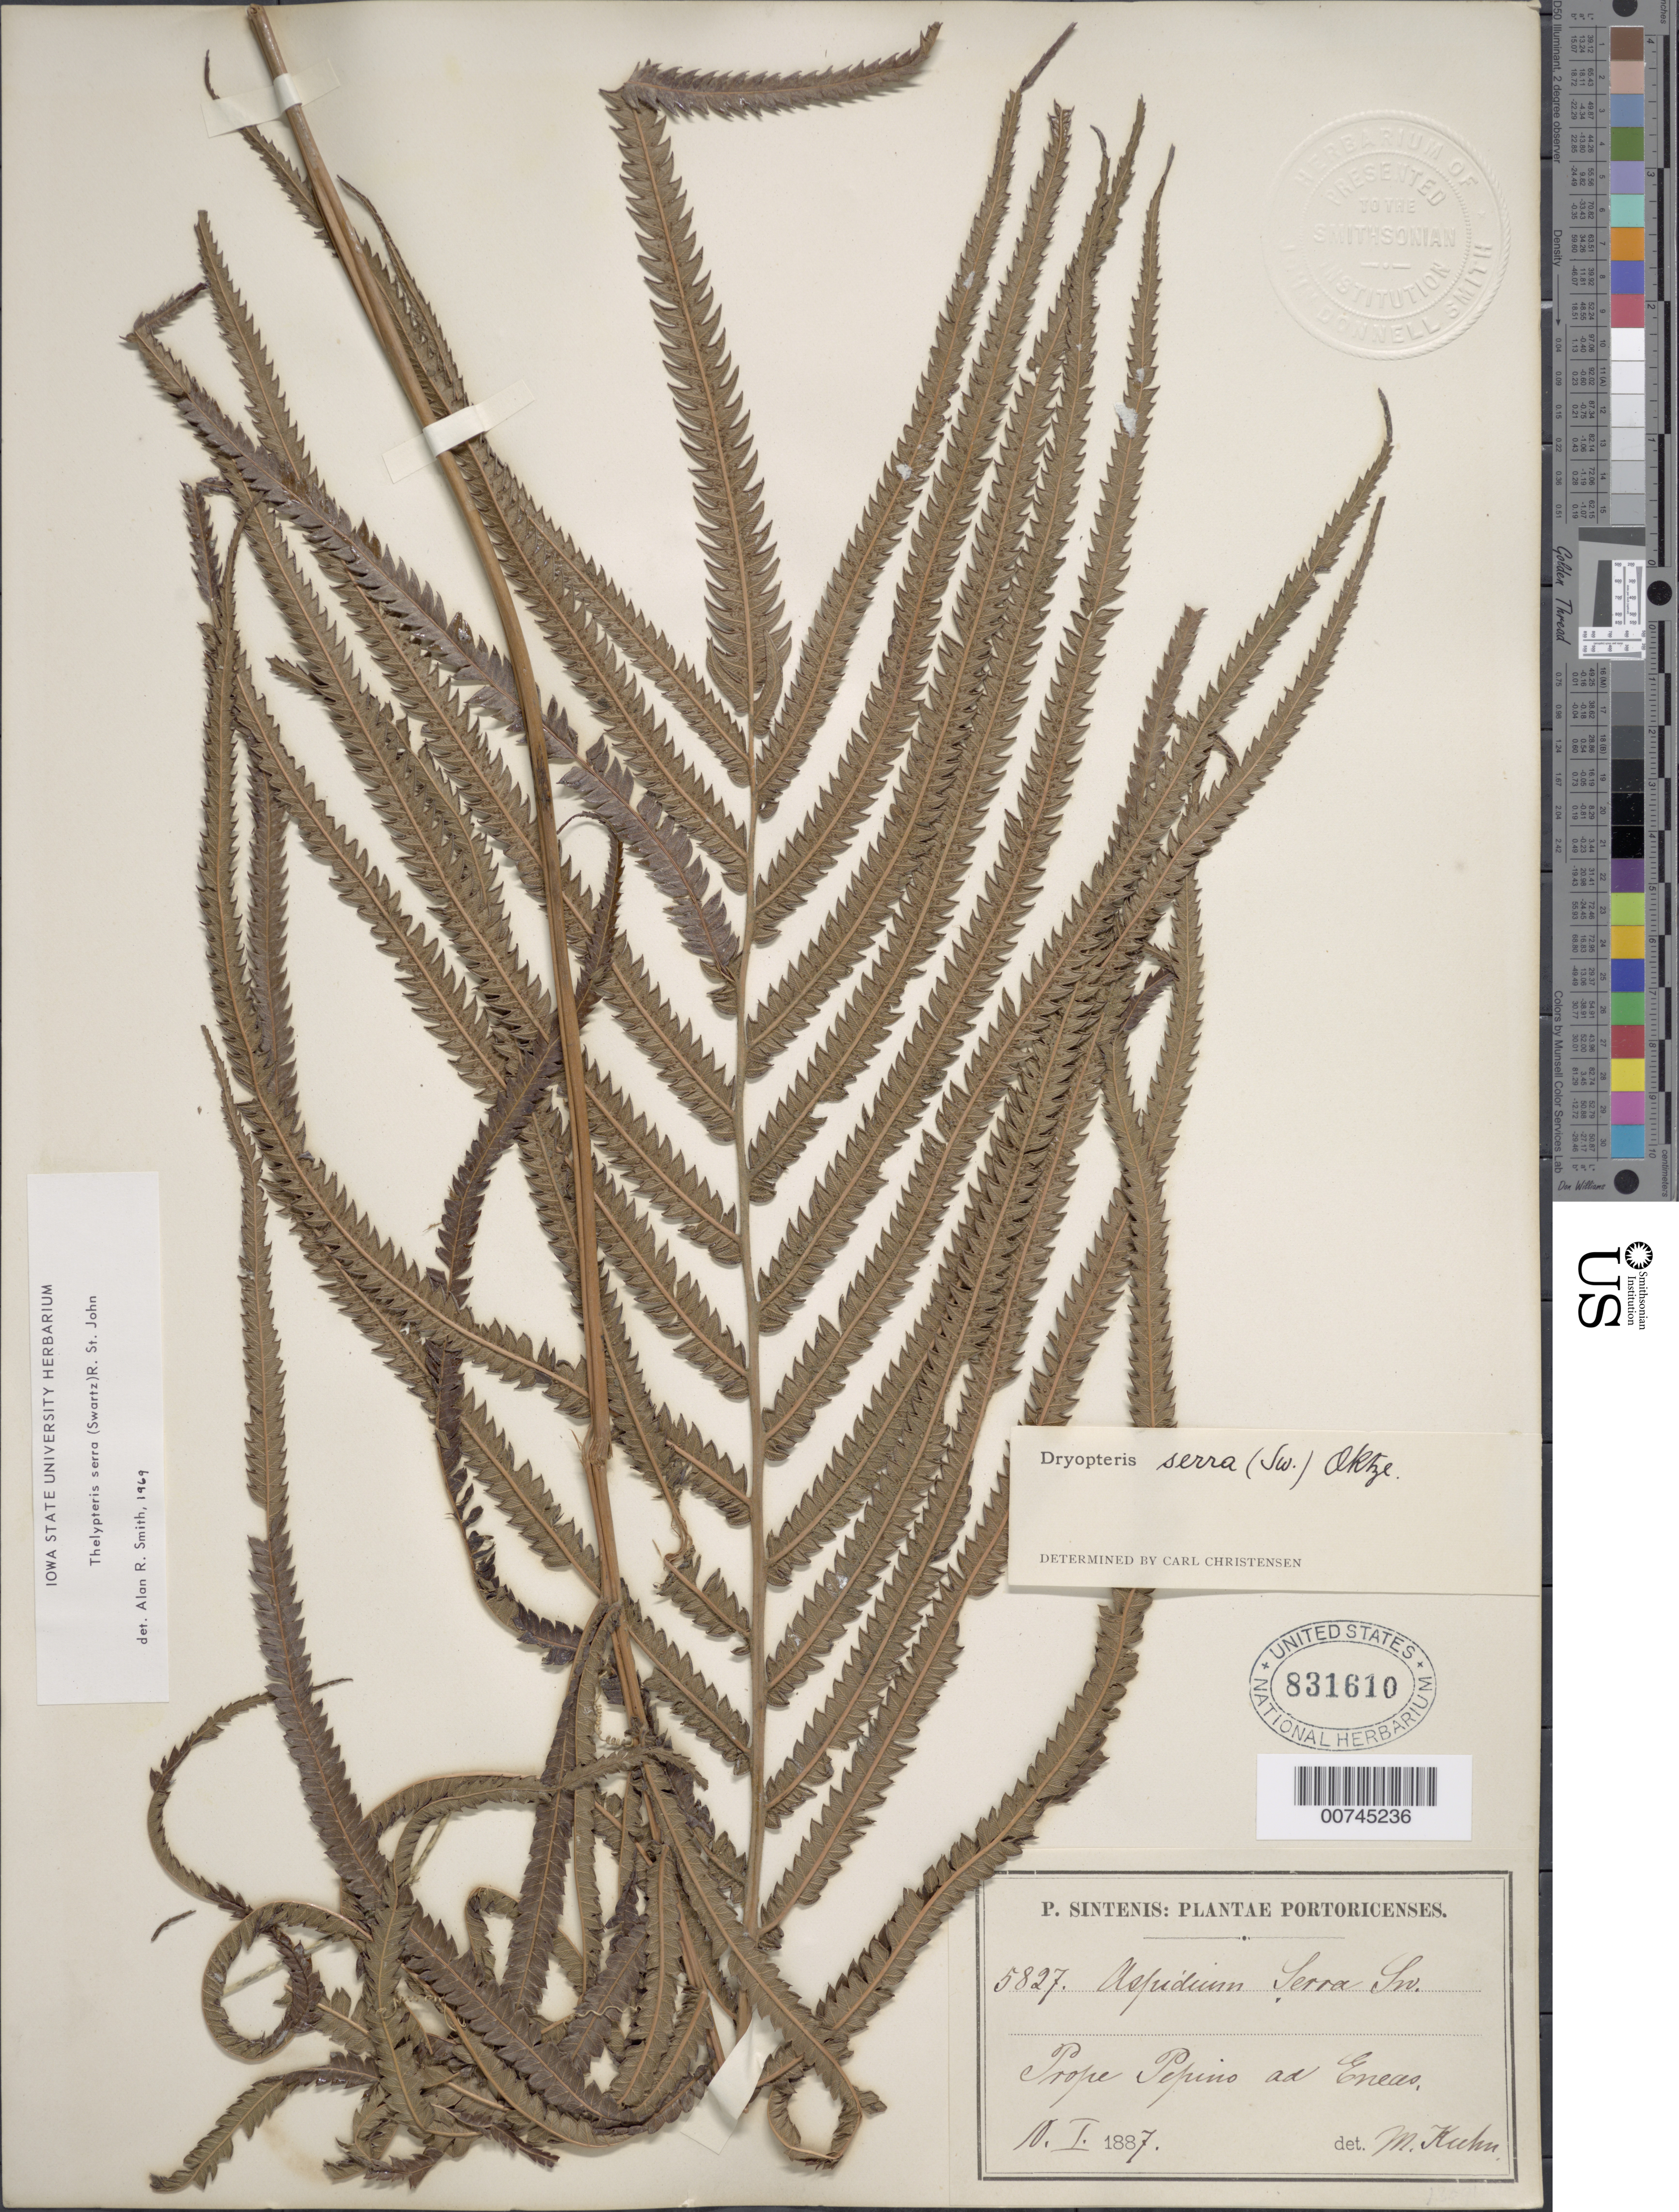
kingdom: Plantae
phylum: Tracheophyta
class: Polypodiopsida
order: Polypodiales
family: Thelypteridaceae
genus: Christella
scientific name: Christella serra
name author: (Sw.) Holttum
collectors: P. Sintenis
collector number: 5827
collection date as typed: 10 Jan 1887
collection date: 1887-01-10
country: Puerto Rico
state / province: San Sebastián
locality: Prope Pepino ad Eneas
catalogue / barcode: US 831610